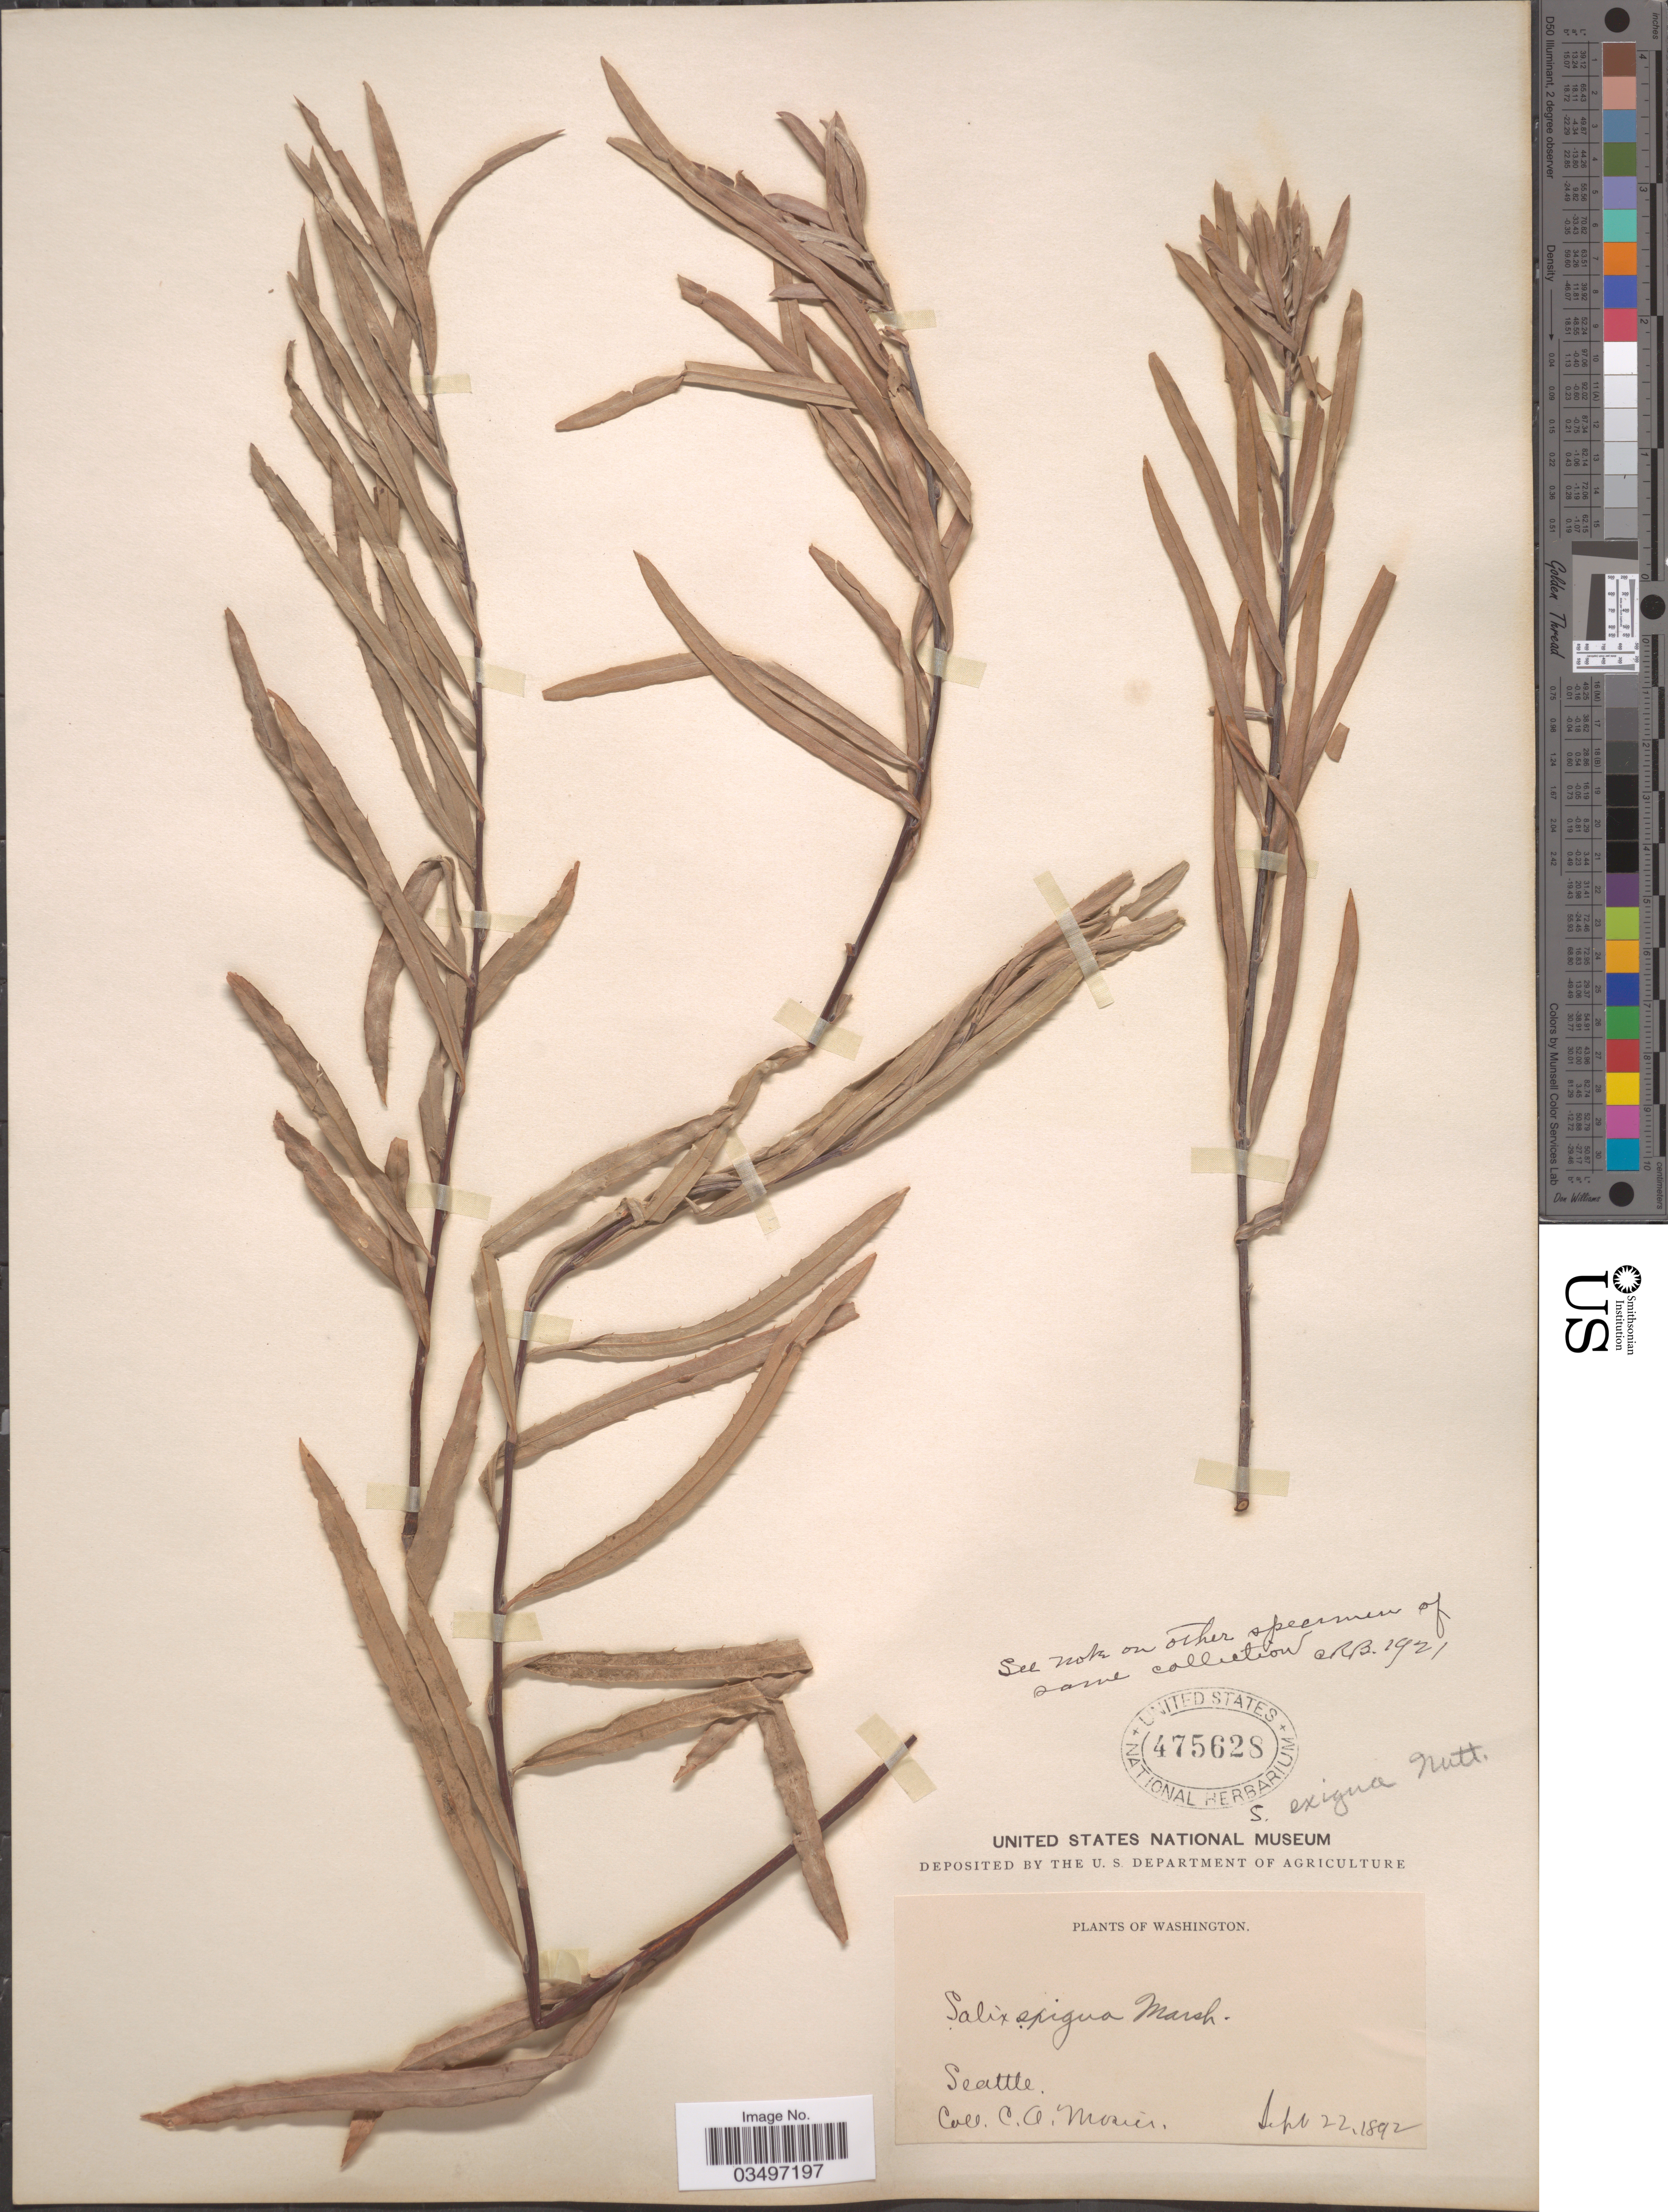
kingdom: Plantae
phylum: Tracheophyta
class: Magnoliopsida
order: Malpighiales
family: Salicaceae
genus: Salix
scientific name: Salix exigua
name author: Nutt.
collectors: C. A. Mosier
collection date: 1892-09-22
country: United States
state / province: Washington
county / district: King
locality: Seattle.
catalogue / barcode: US 475628